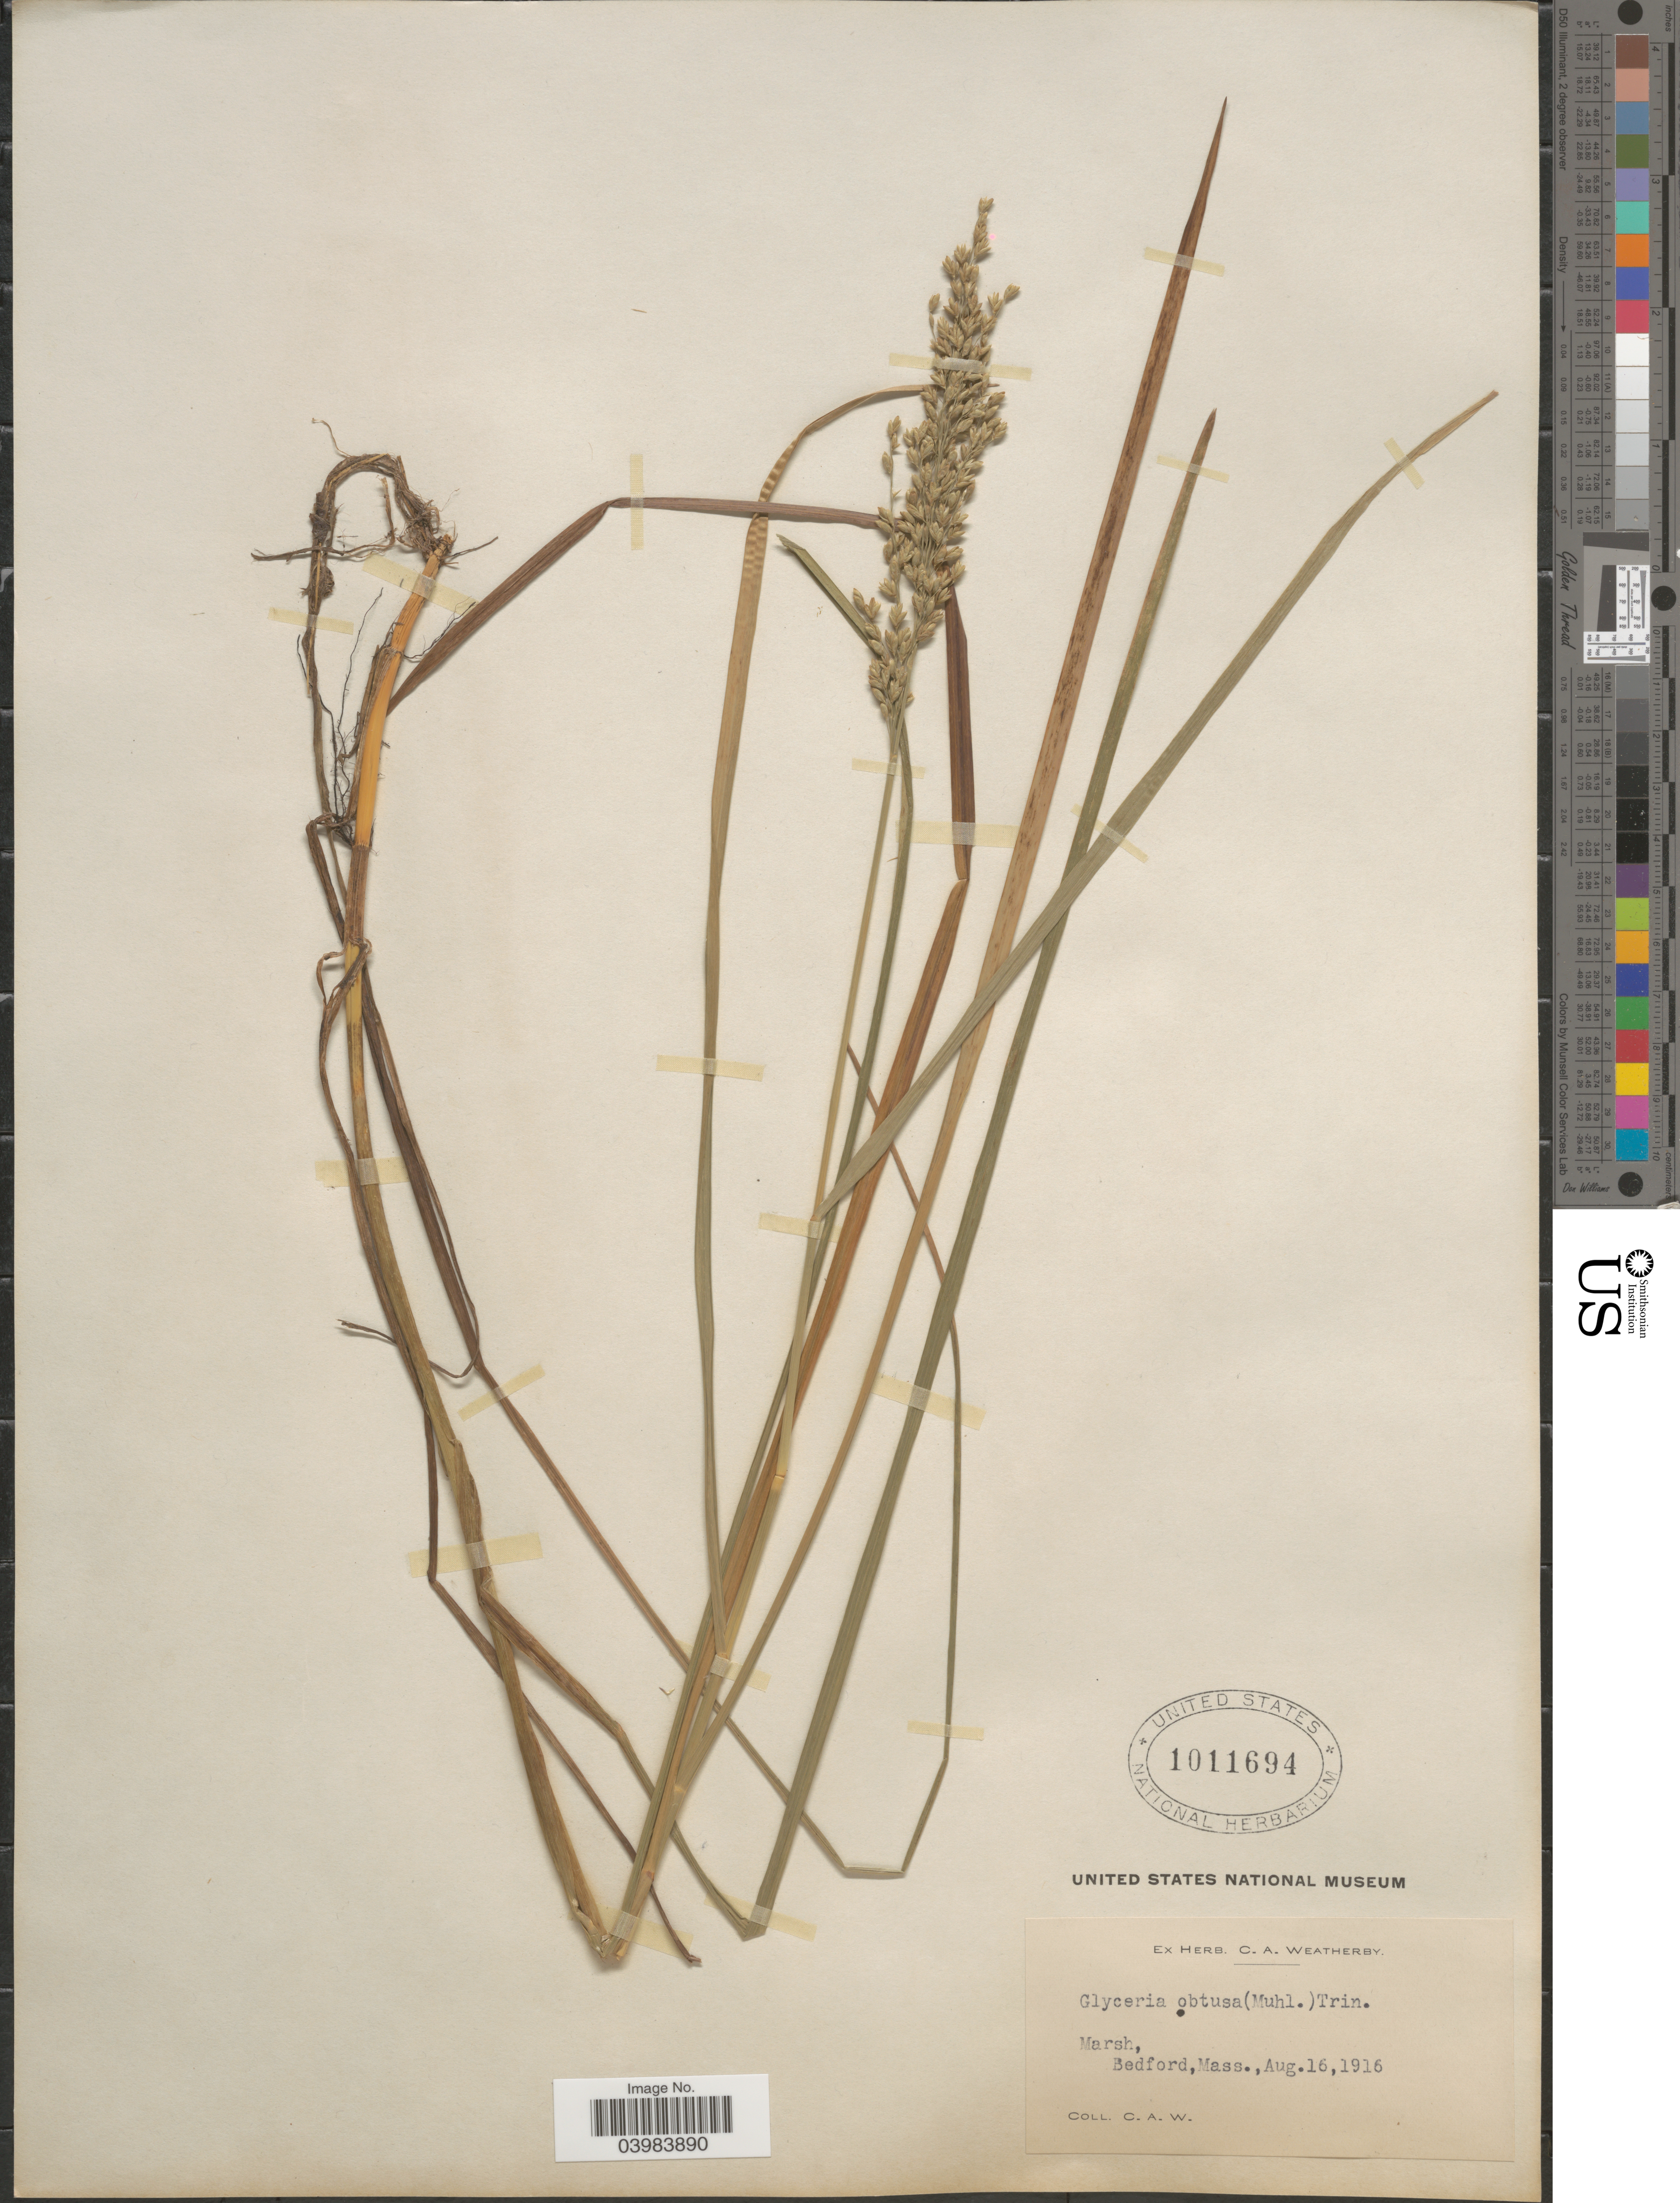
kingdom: Plantae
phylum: Tracheophyta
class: Liliopsida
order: Poales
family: Poaceae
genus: Glyceria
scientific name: Glyceria obtusa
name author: (Muhl.) Trin.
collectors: C. A. Weatherby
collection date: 1916-08-16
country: United States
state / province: Massachusetts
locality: Marsh, Bedford.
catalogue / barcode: US 1011694